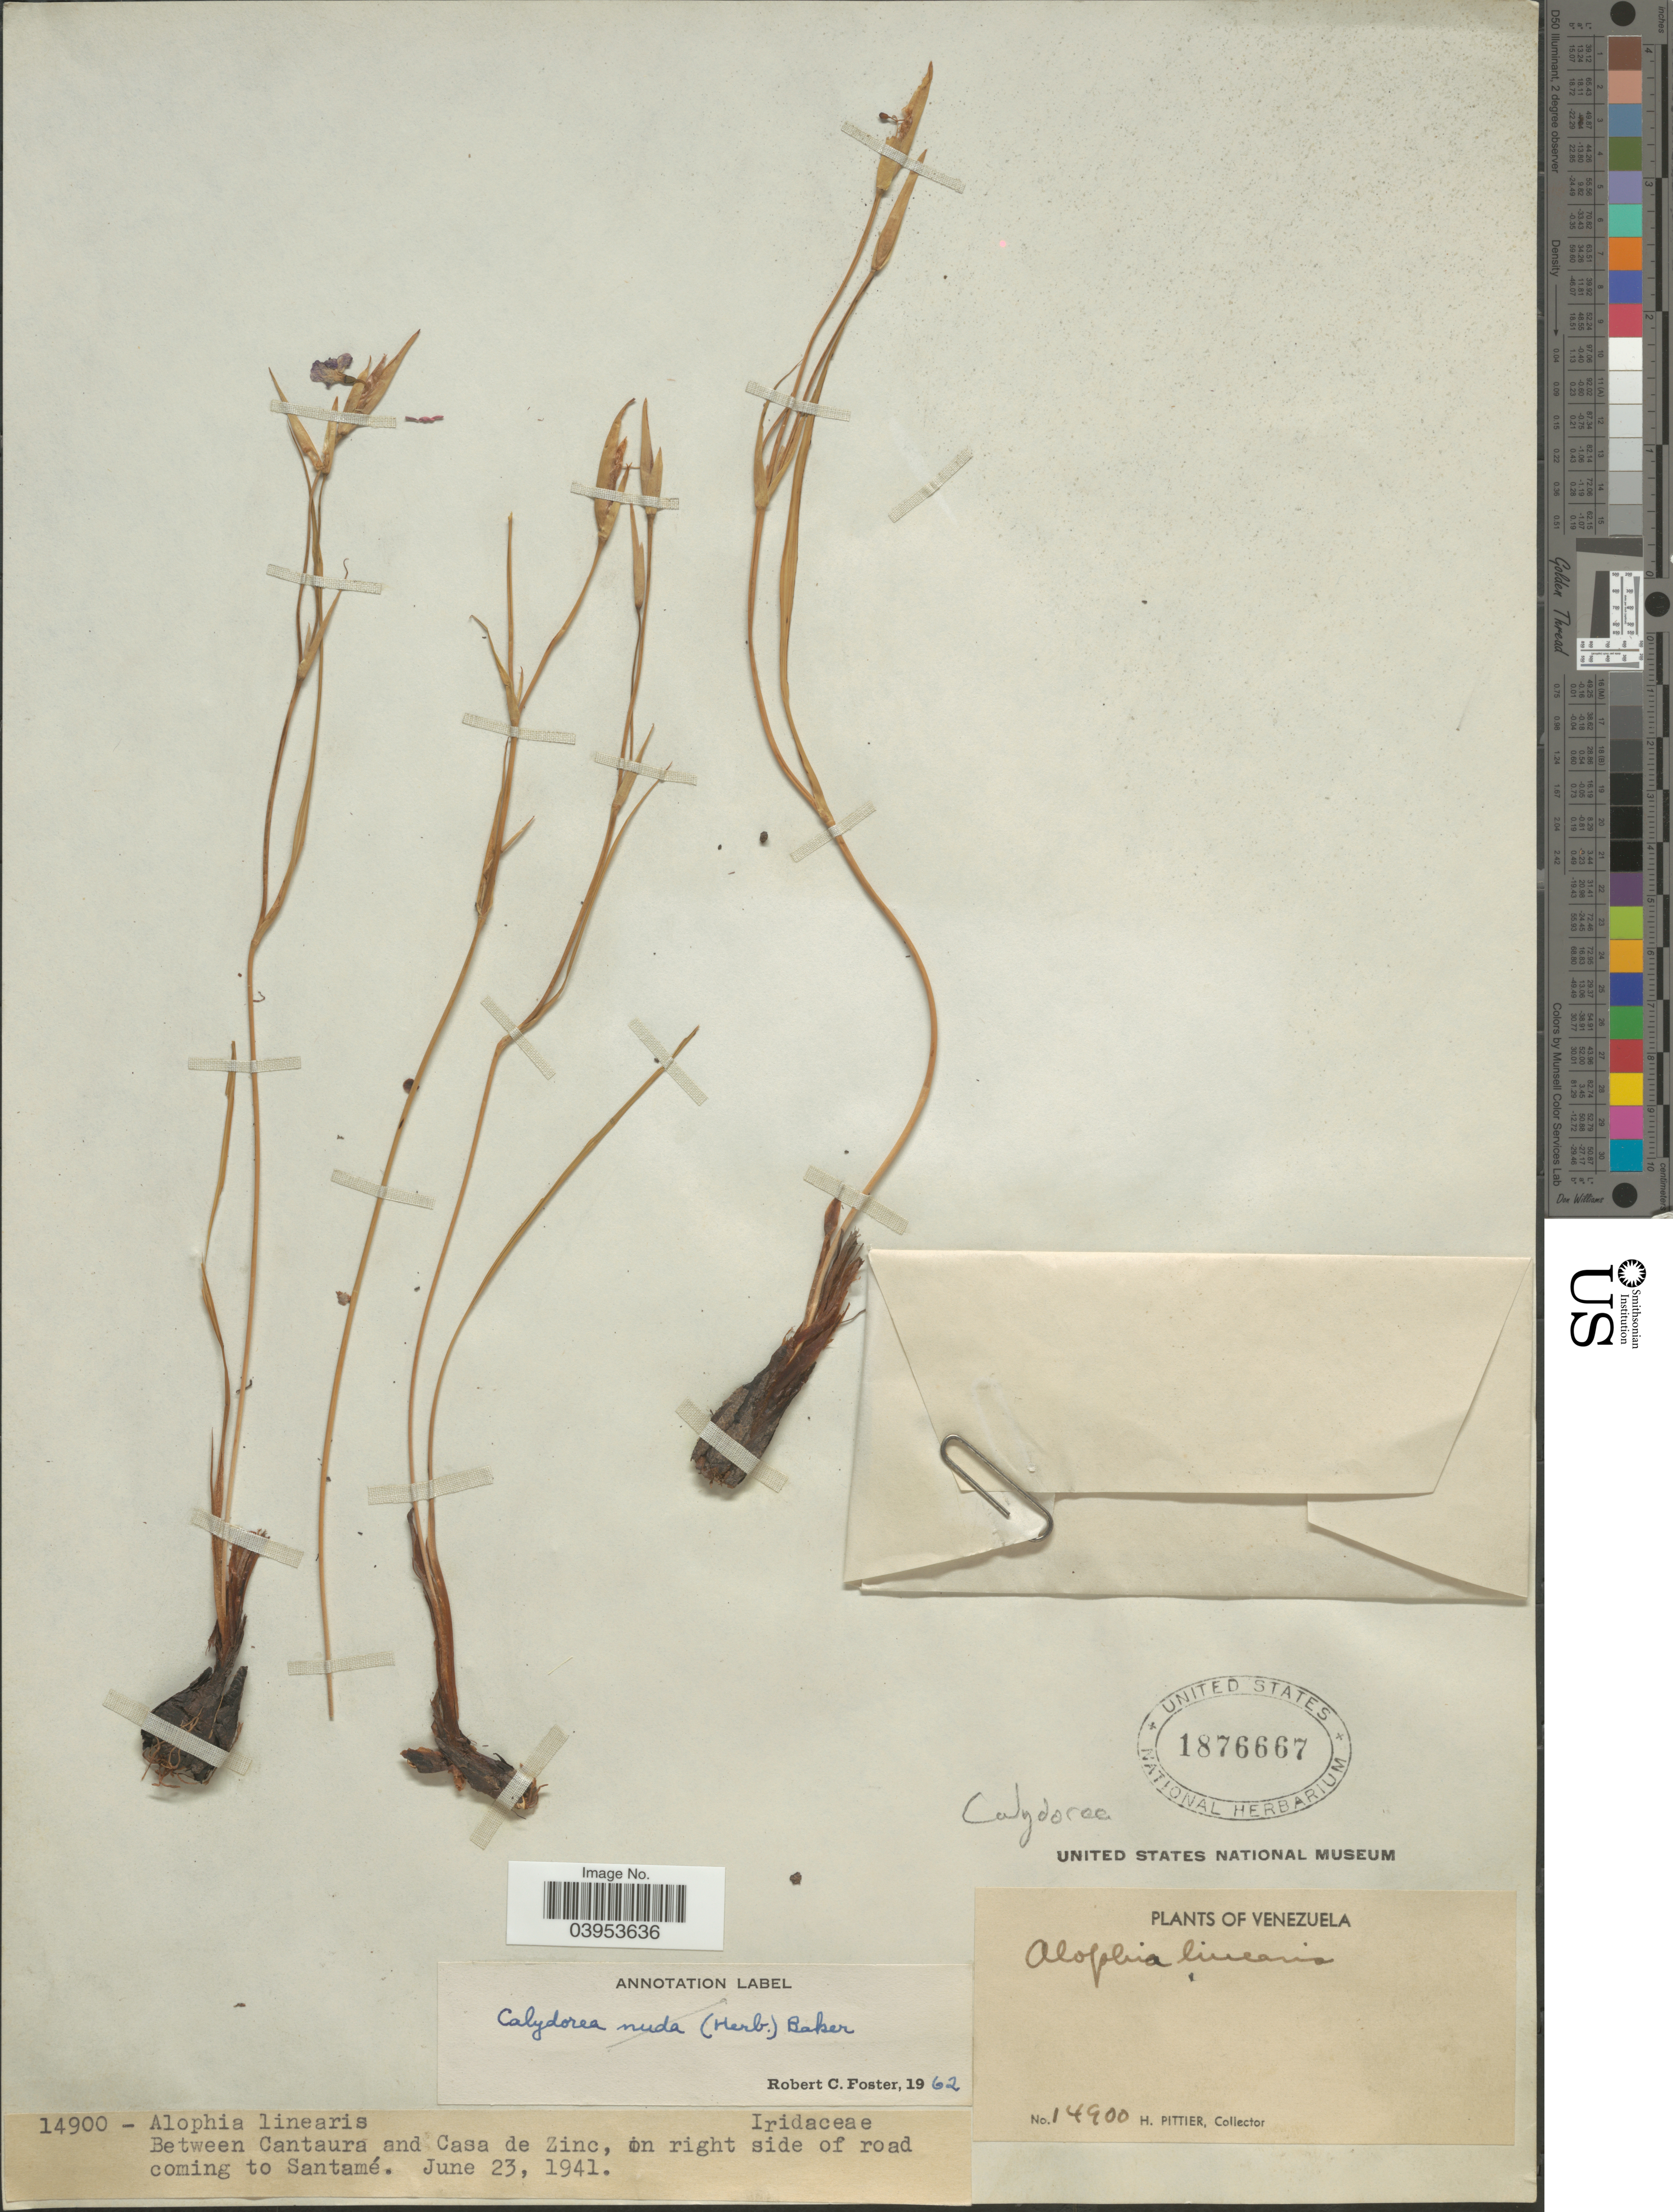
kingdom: Plantae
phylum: Tracheophyta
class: Liliopsida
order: Asparagales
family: Iridaceae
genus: Calydorea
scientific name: Calydorea sp.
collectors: H. F. Pittier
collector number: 14900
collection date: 1941-06-23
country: Venezuela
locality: Between Cantaura and Casa de Zinc, on right side of road coming to Santamá.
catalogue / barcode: US 1876667